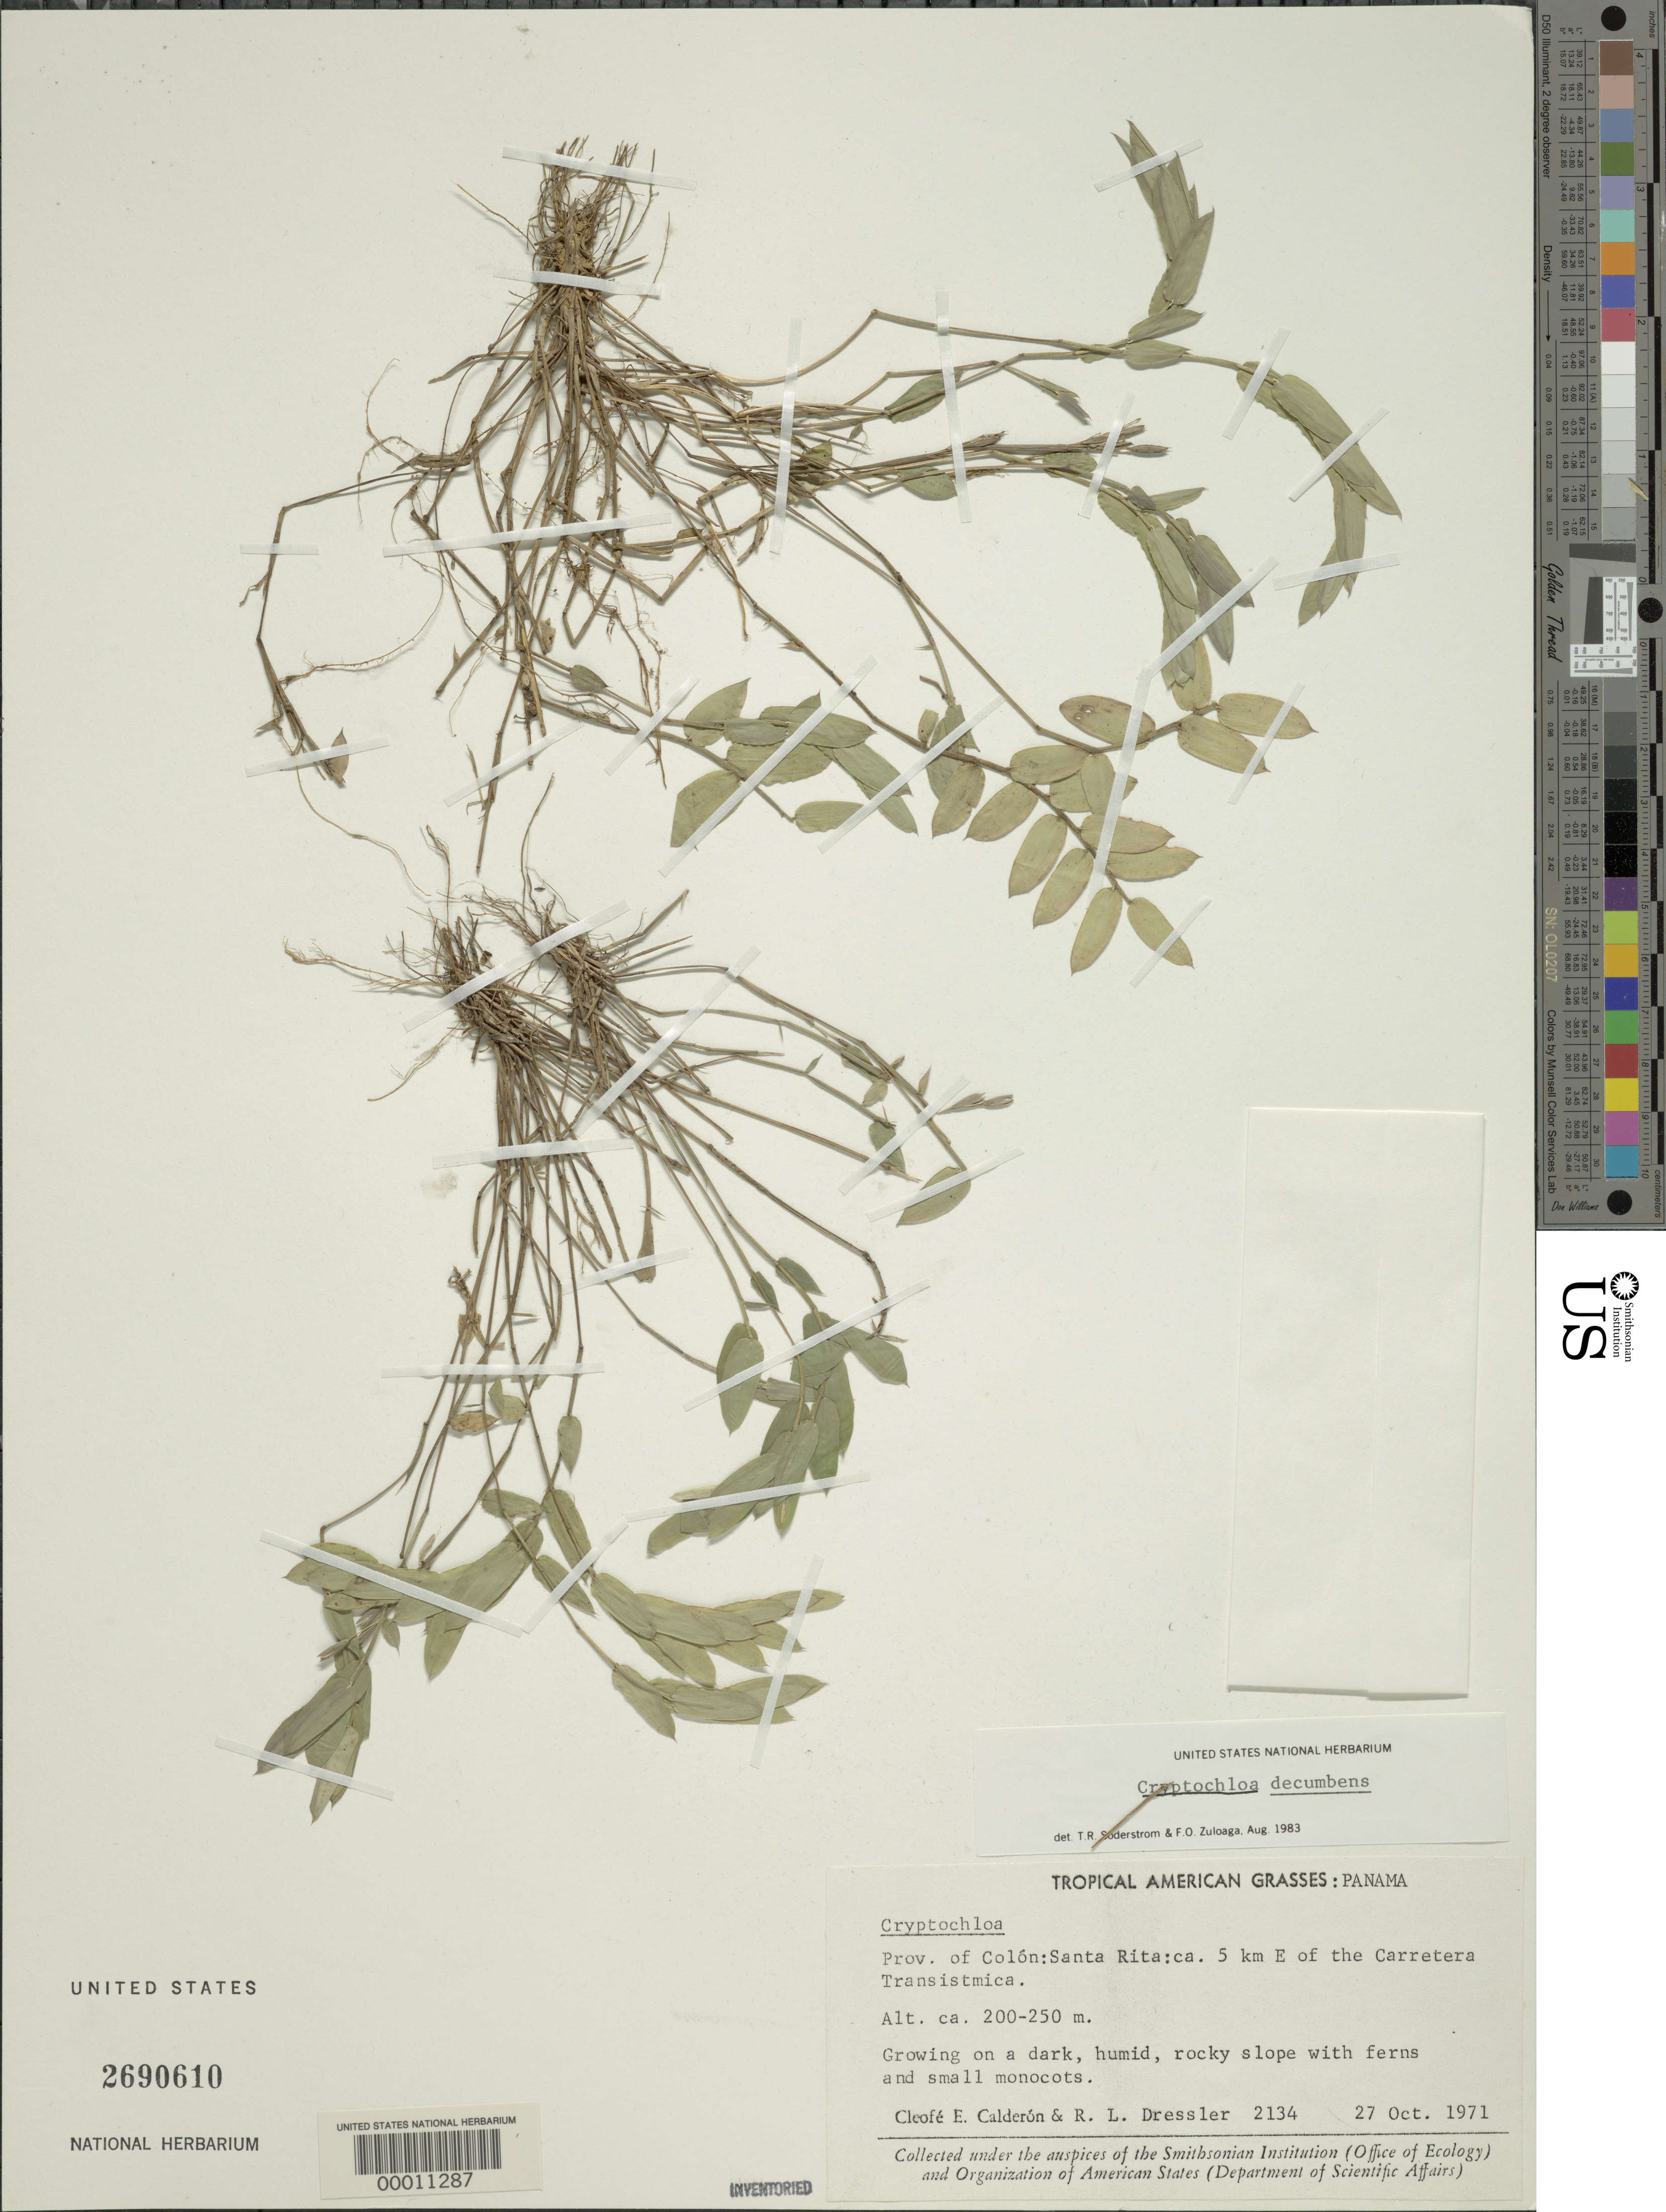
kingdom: Plantae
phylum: Tracheophyta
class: Liliopsida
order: Poales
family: Poaceae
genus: Cryptochloa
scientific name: Cryptochloa decumbens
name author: Soderstr. & Zuloaga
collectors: C. E. Calderón & R. Dressler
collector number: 2134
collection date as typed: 27 Oct 1971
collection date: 1971-10-27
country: Panama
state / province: Colón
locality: Santa Rita, Carretera Trans-Istmica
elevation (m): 200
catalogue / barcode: US 2690610